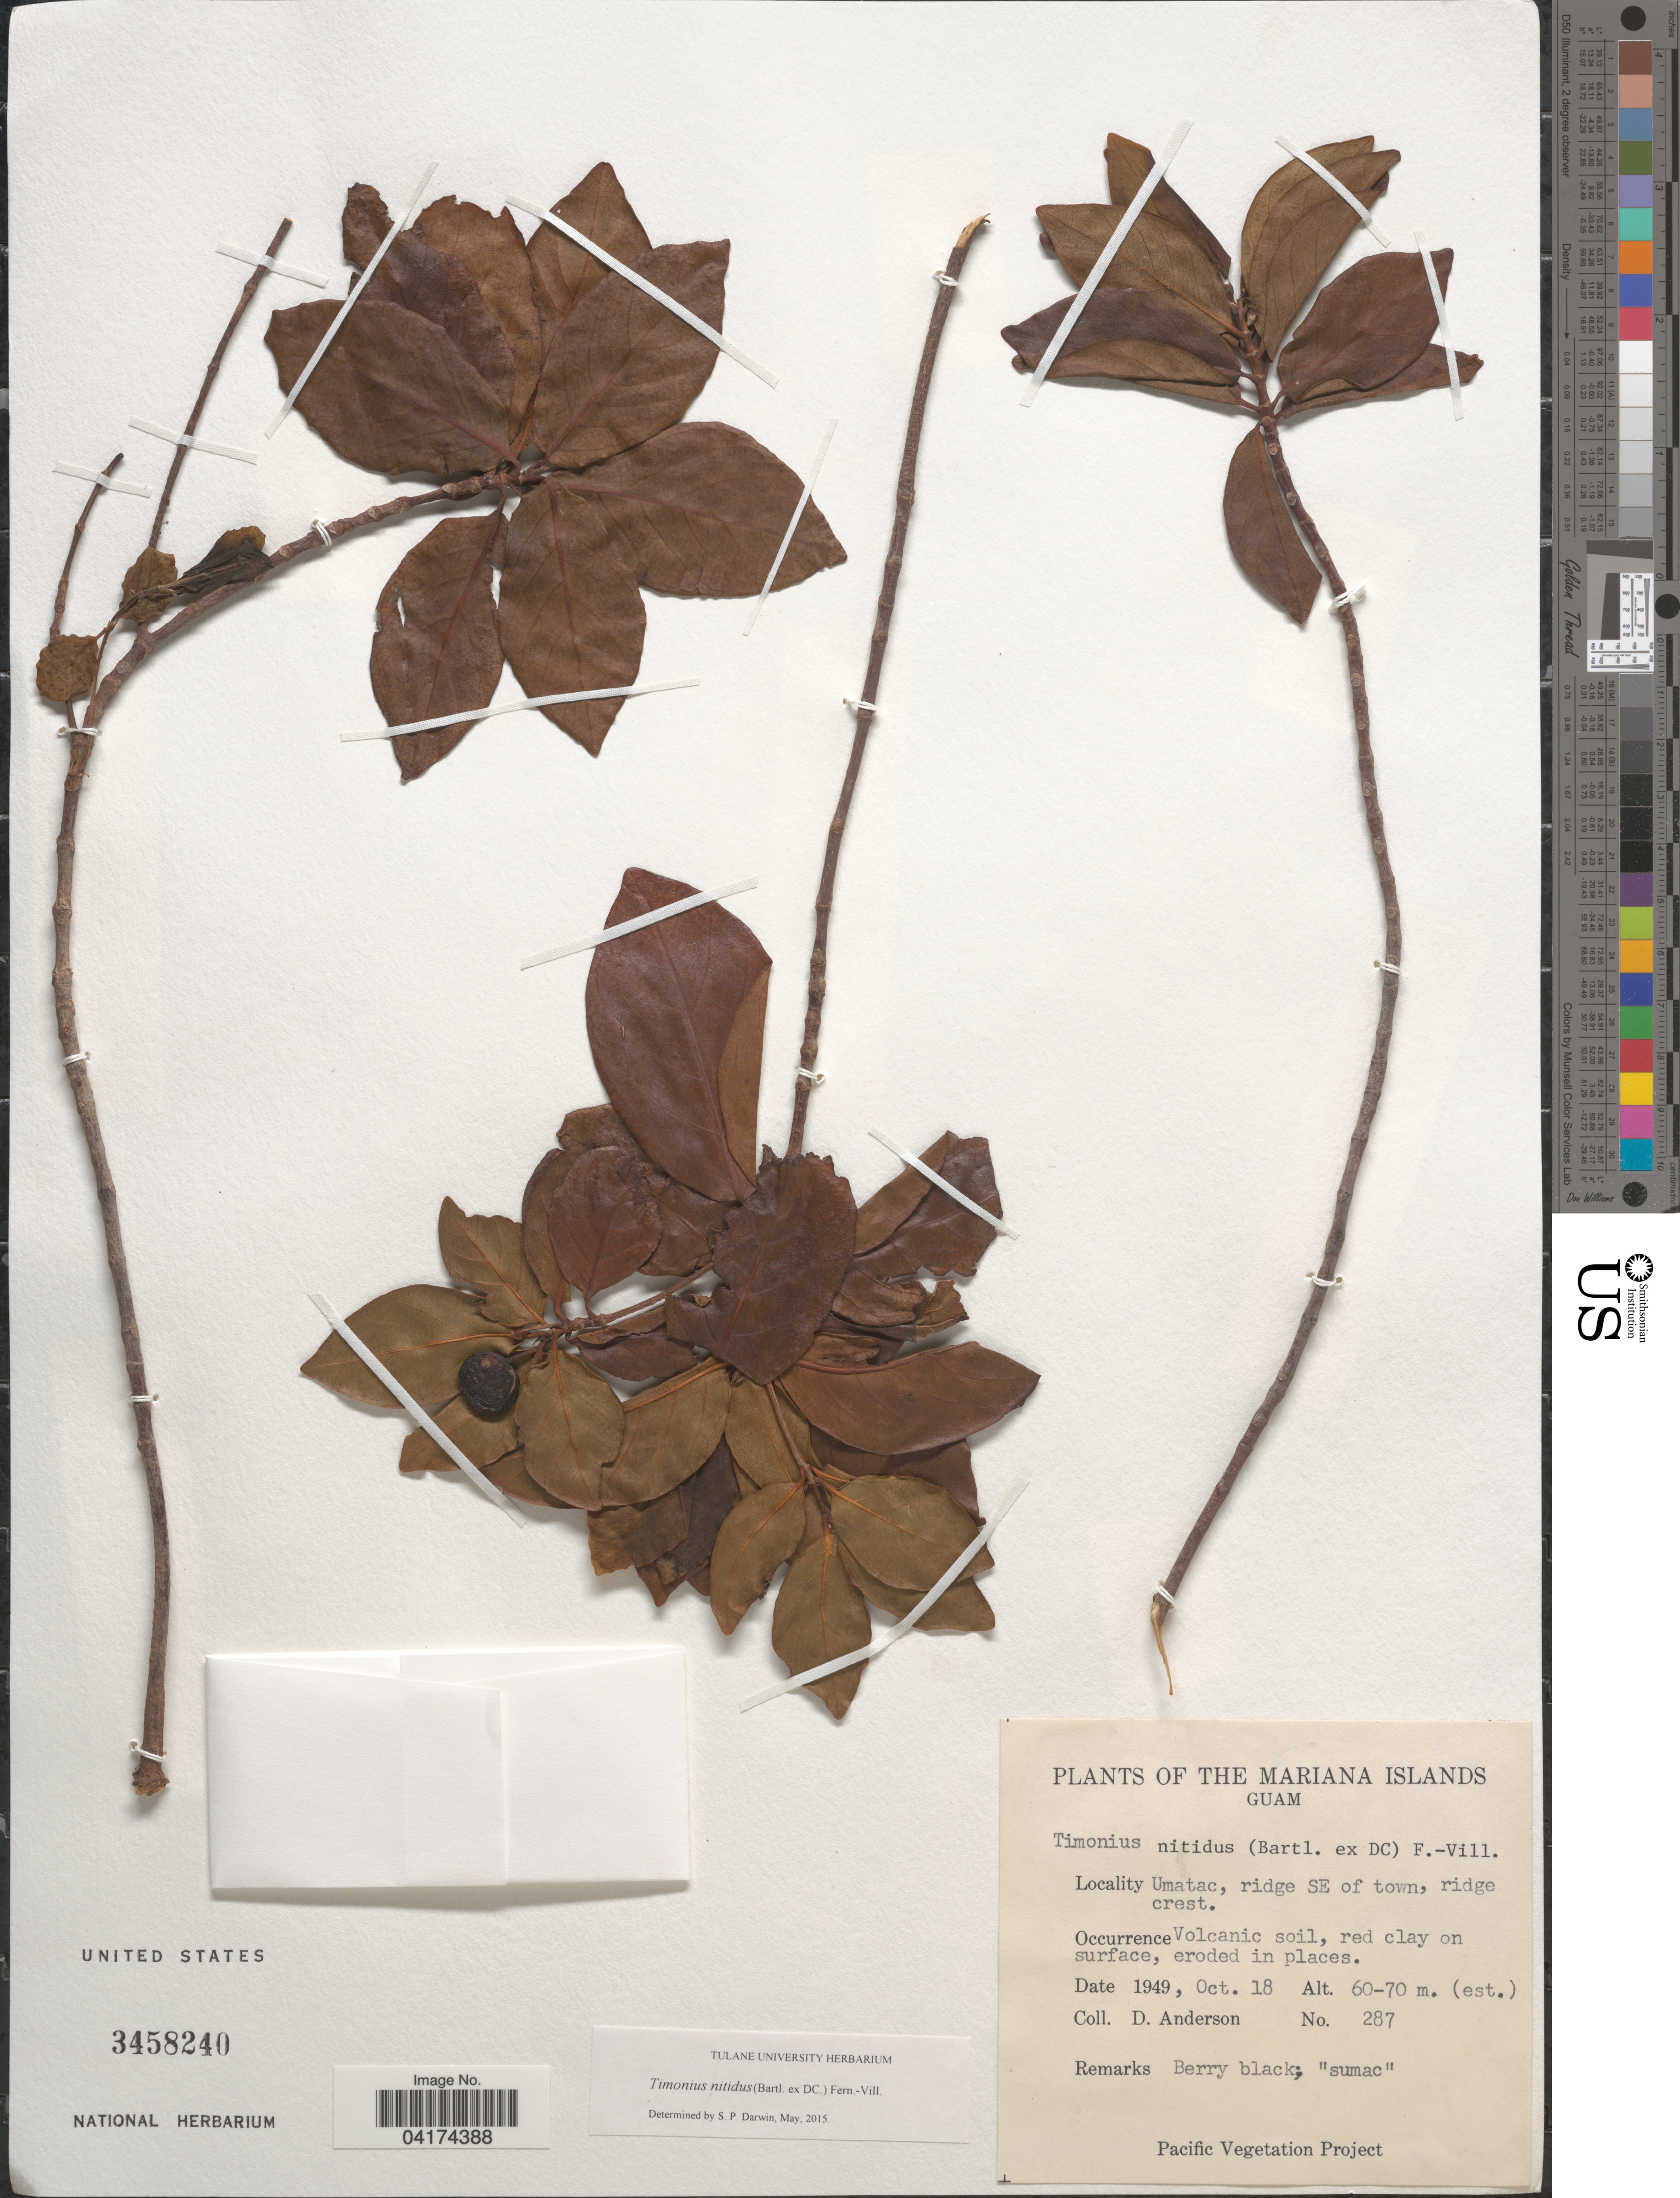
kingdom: Plantae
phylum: Tracheophyta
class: Magnoliopsida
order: Gentianales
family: Rubiaceae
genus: Timonius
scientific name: Timonius nitidus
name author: (Bartl. ex DC.) Fern.-Vill.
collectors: D. Anderson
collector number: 287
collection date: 1949-10-18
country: Guam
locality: The Mariana Islands. Umatac, ridge SE of town, ridge crest.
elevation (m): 60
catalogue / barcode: US 3458240